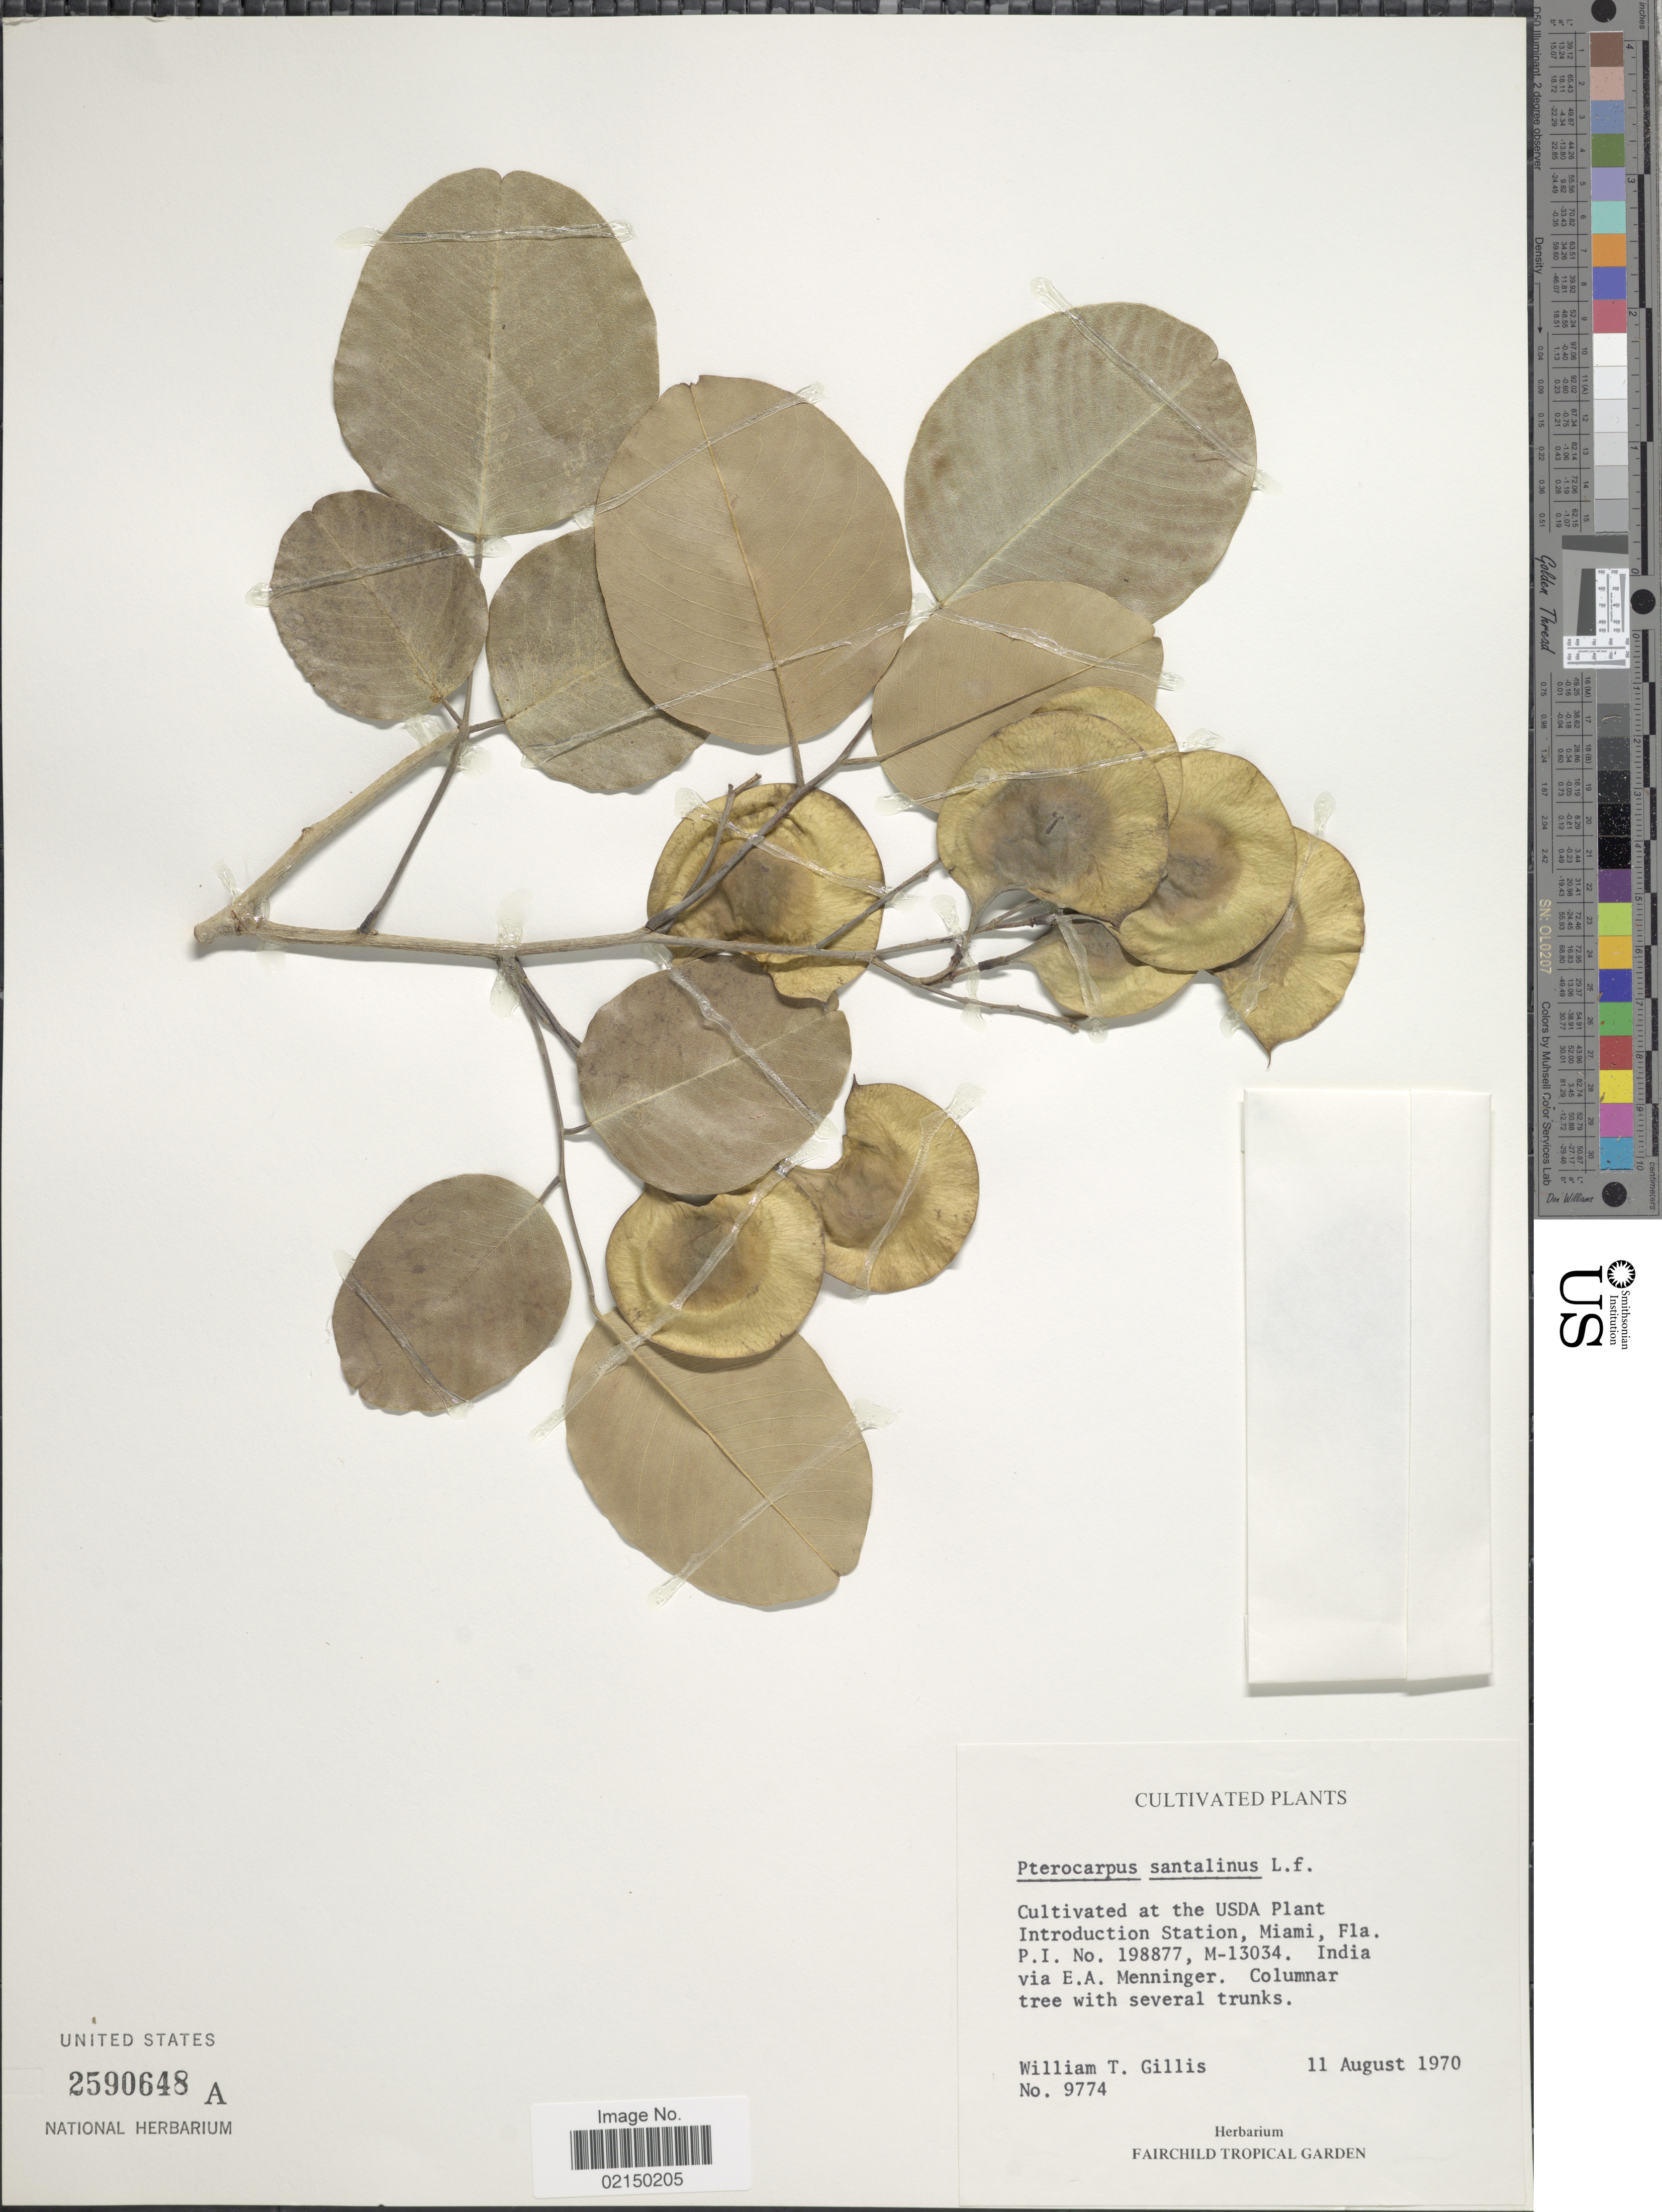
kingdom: Plantae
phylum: Tracheophyta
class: Magnoliopsida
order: Fabales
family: Fabaceae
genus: Pterocarpus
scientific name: Pterocarpus sp.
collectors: W. T. Gillis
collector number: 9774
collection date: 1970-08-11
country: United States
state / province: Florida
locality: At the USDA Plant Introduction Station, Miami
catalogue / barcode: US 2590648A